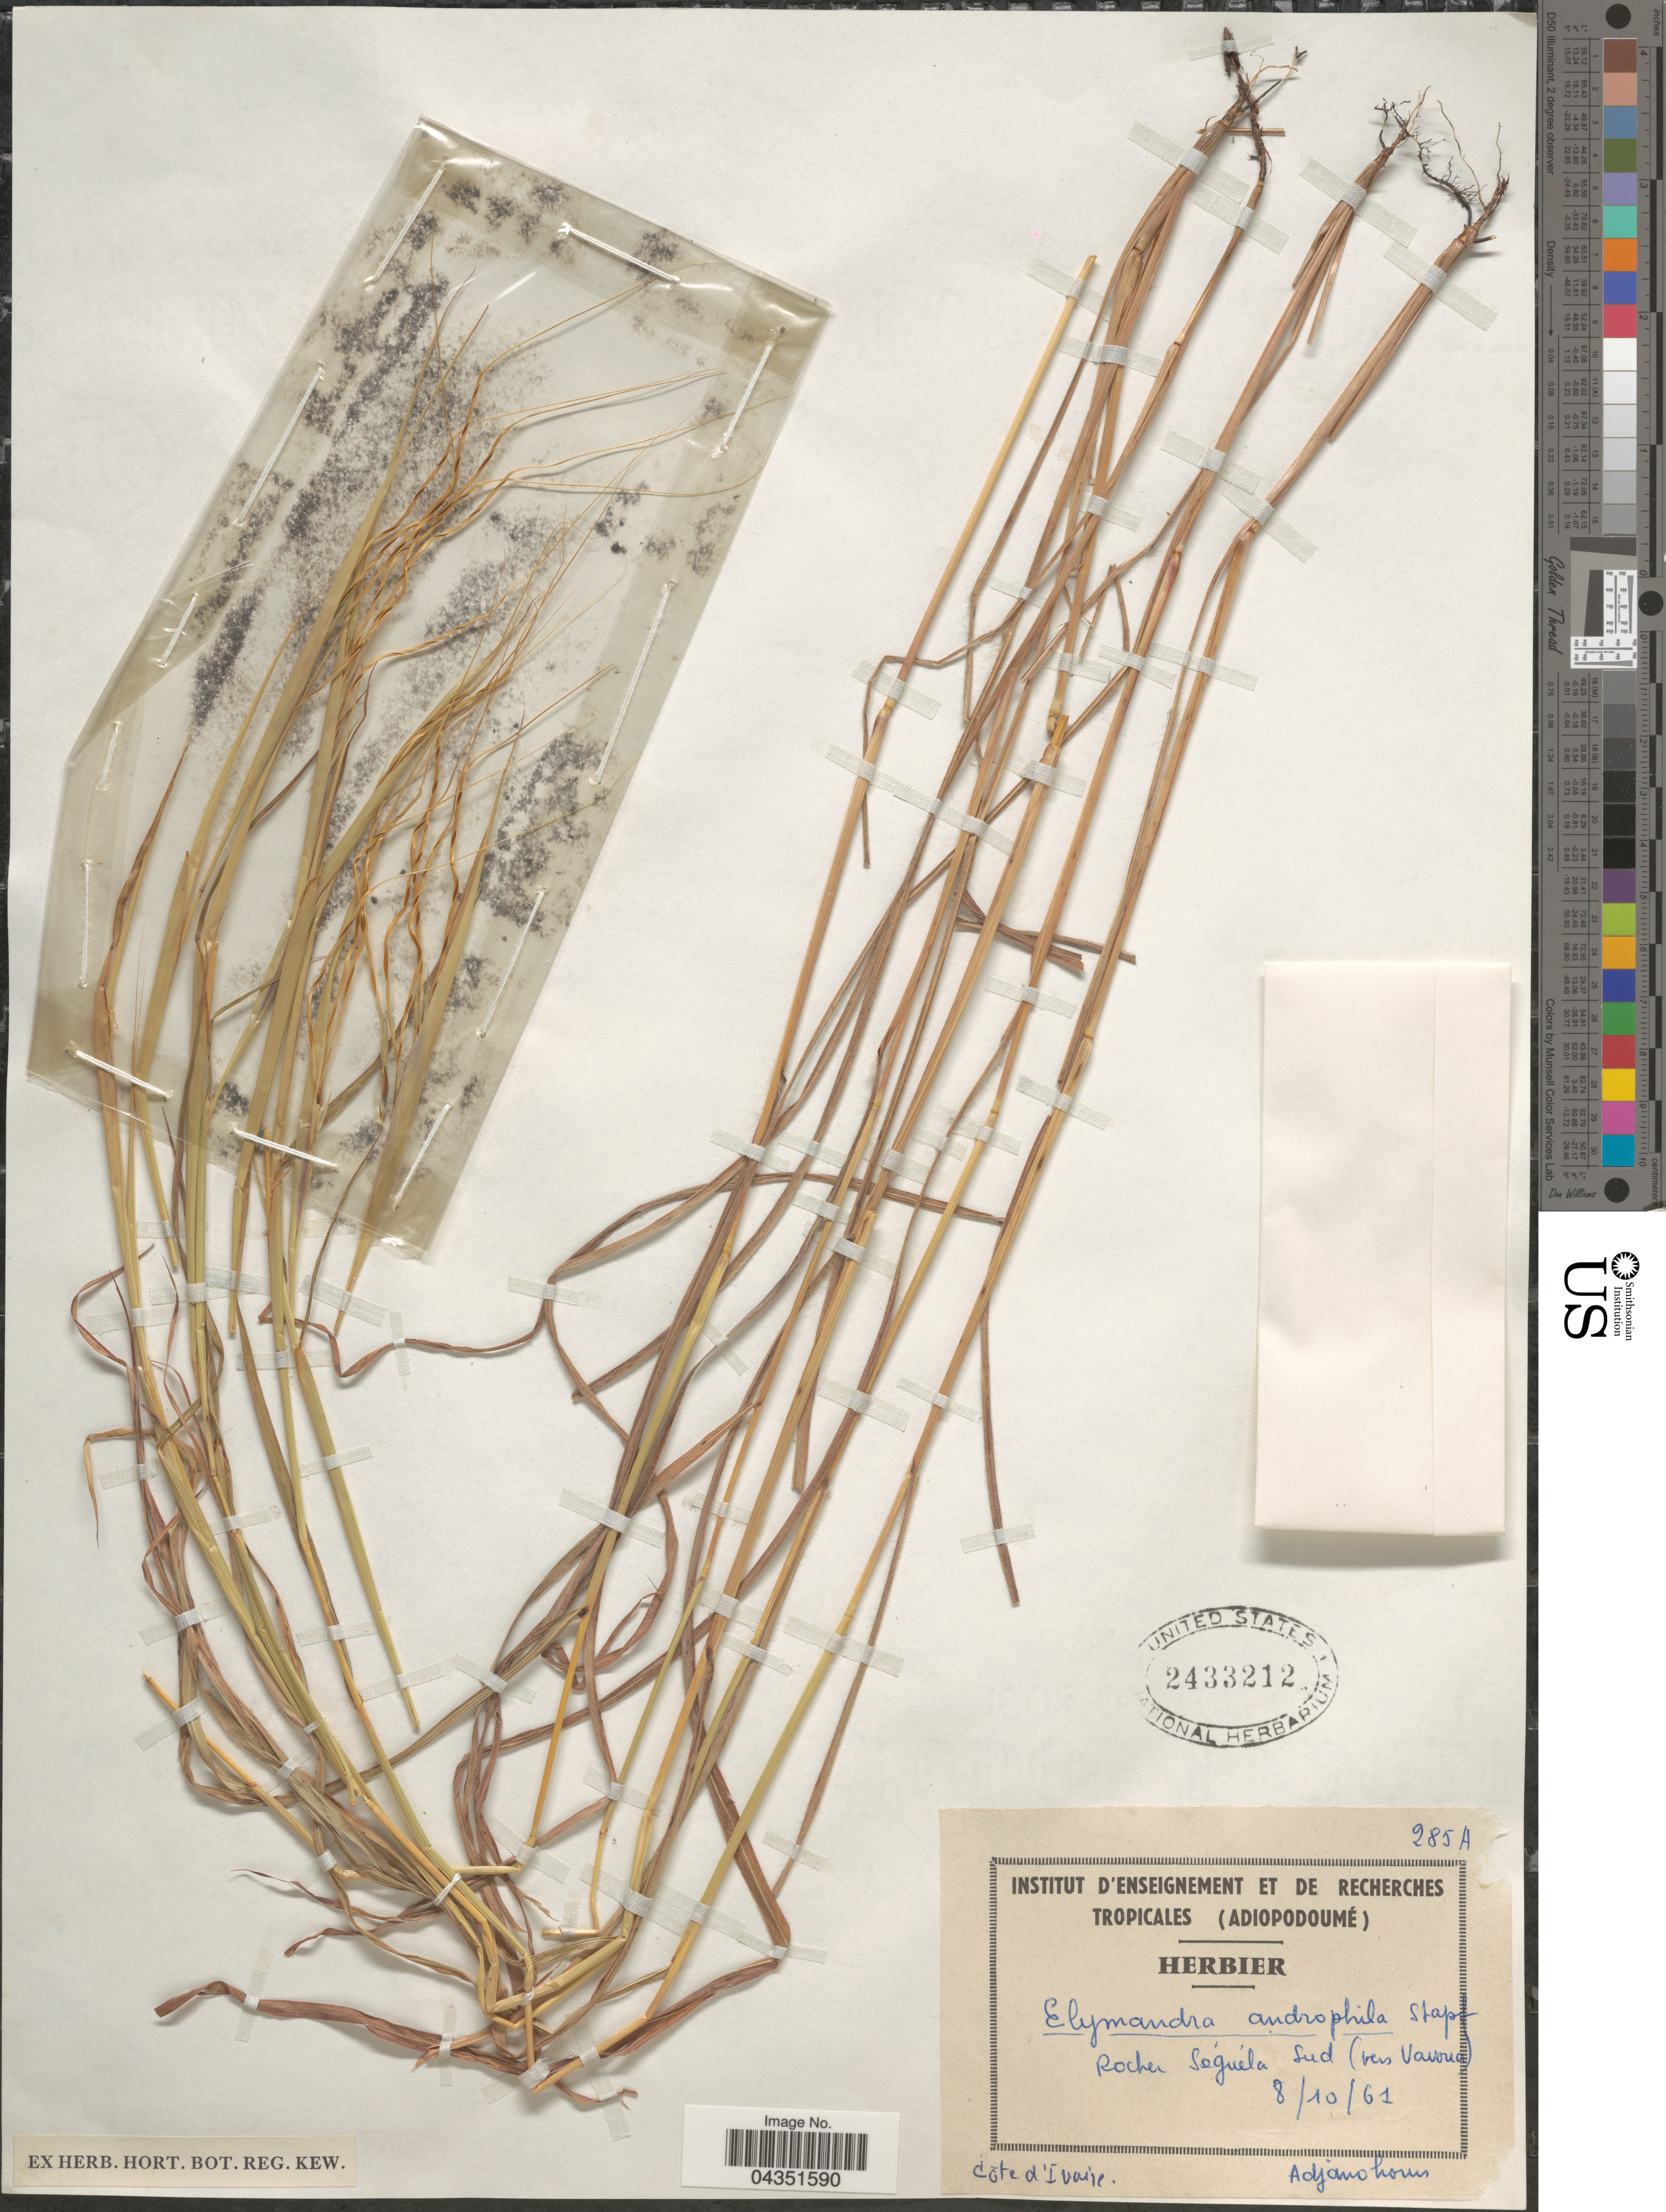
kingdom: Plantae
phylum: Tracheophyta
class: Liliopsida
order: Poales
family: Poaceae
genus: Elymandra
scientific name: Elymandra androphila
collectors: Adjanohoun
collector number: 285A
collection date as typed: Transcribed d/m/y: 8/10/61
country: Ivory Coast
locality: Rocher Séguéla Sud (vers Vavoud). Cote d'Ivoire.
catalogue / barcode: US 2433212